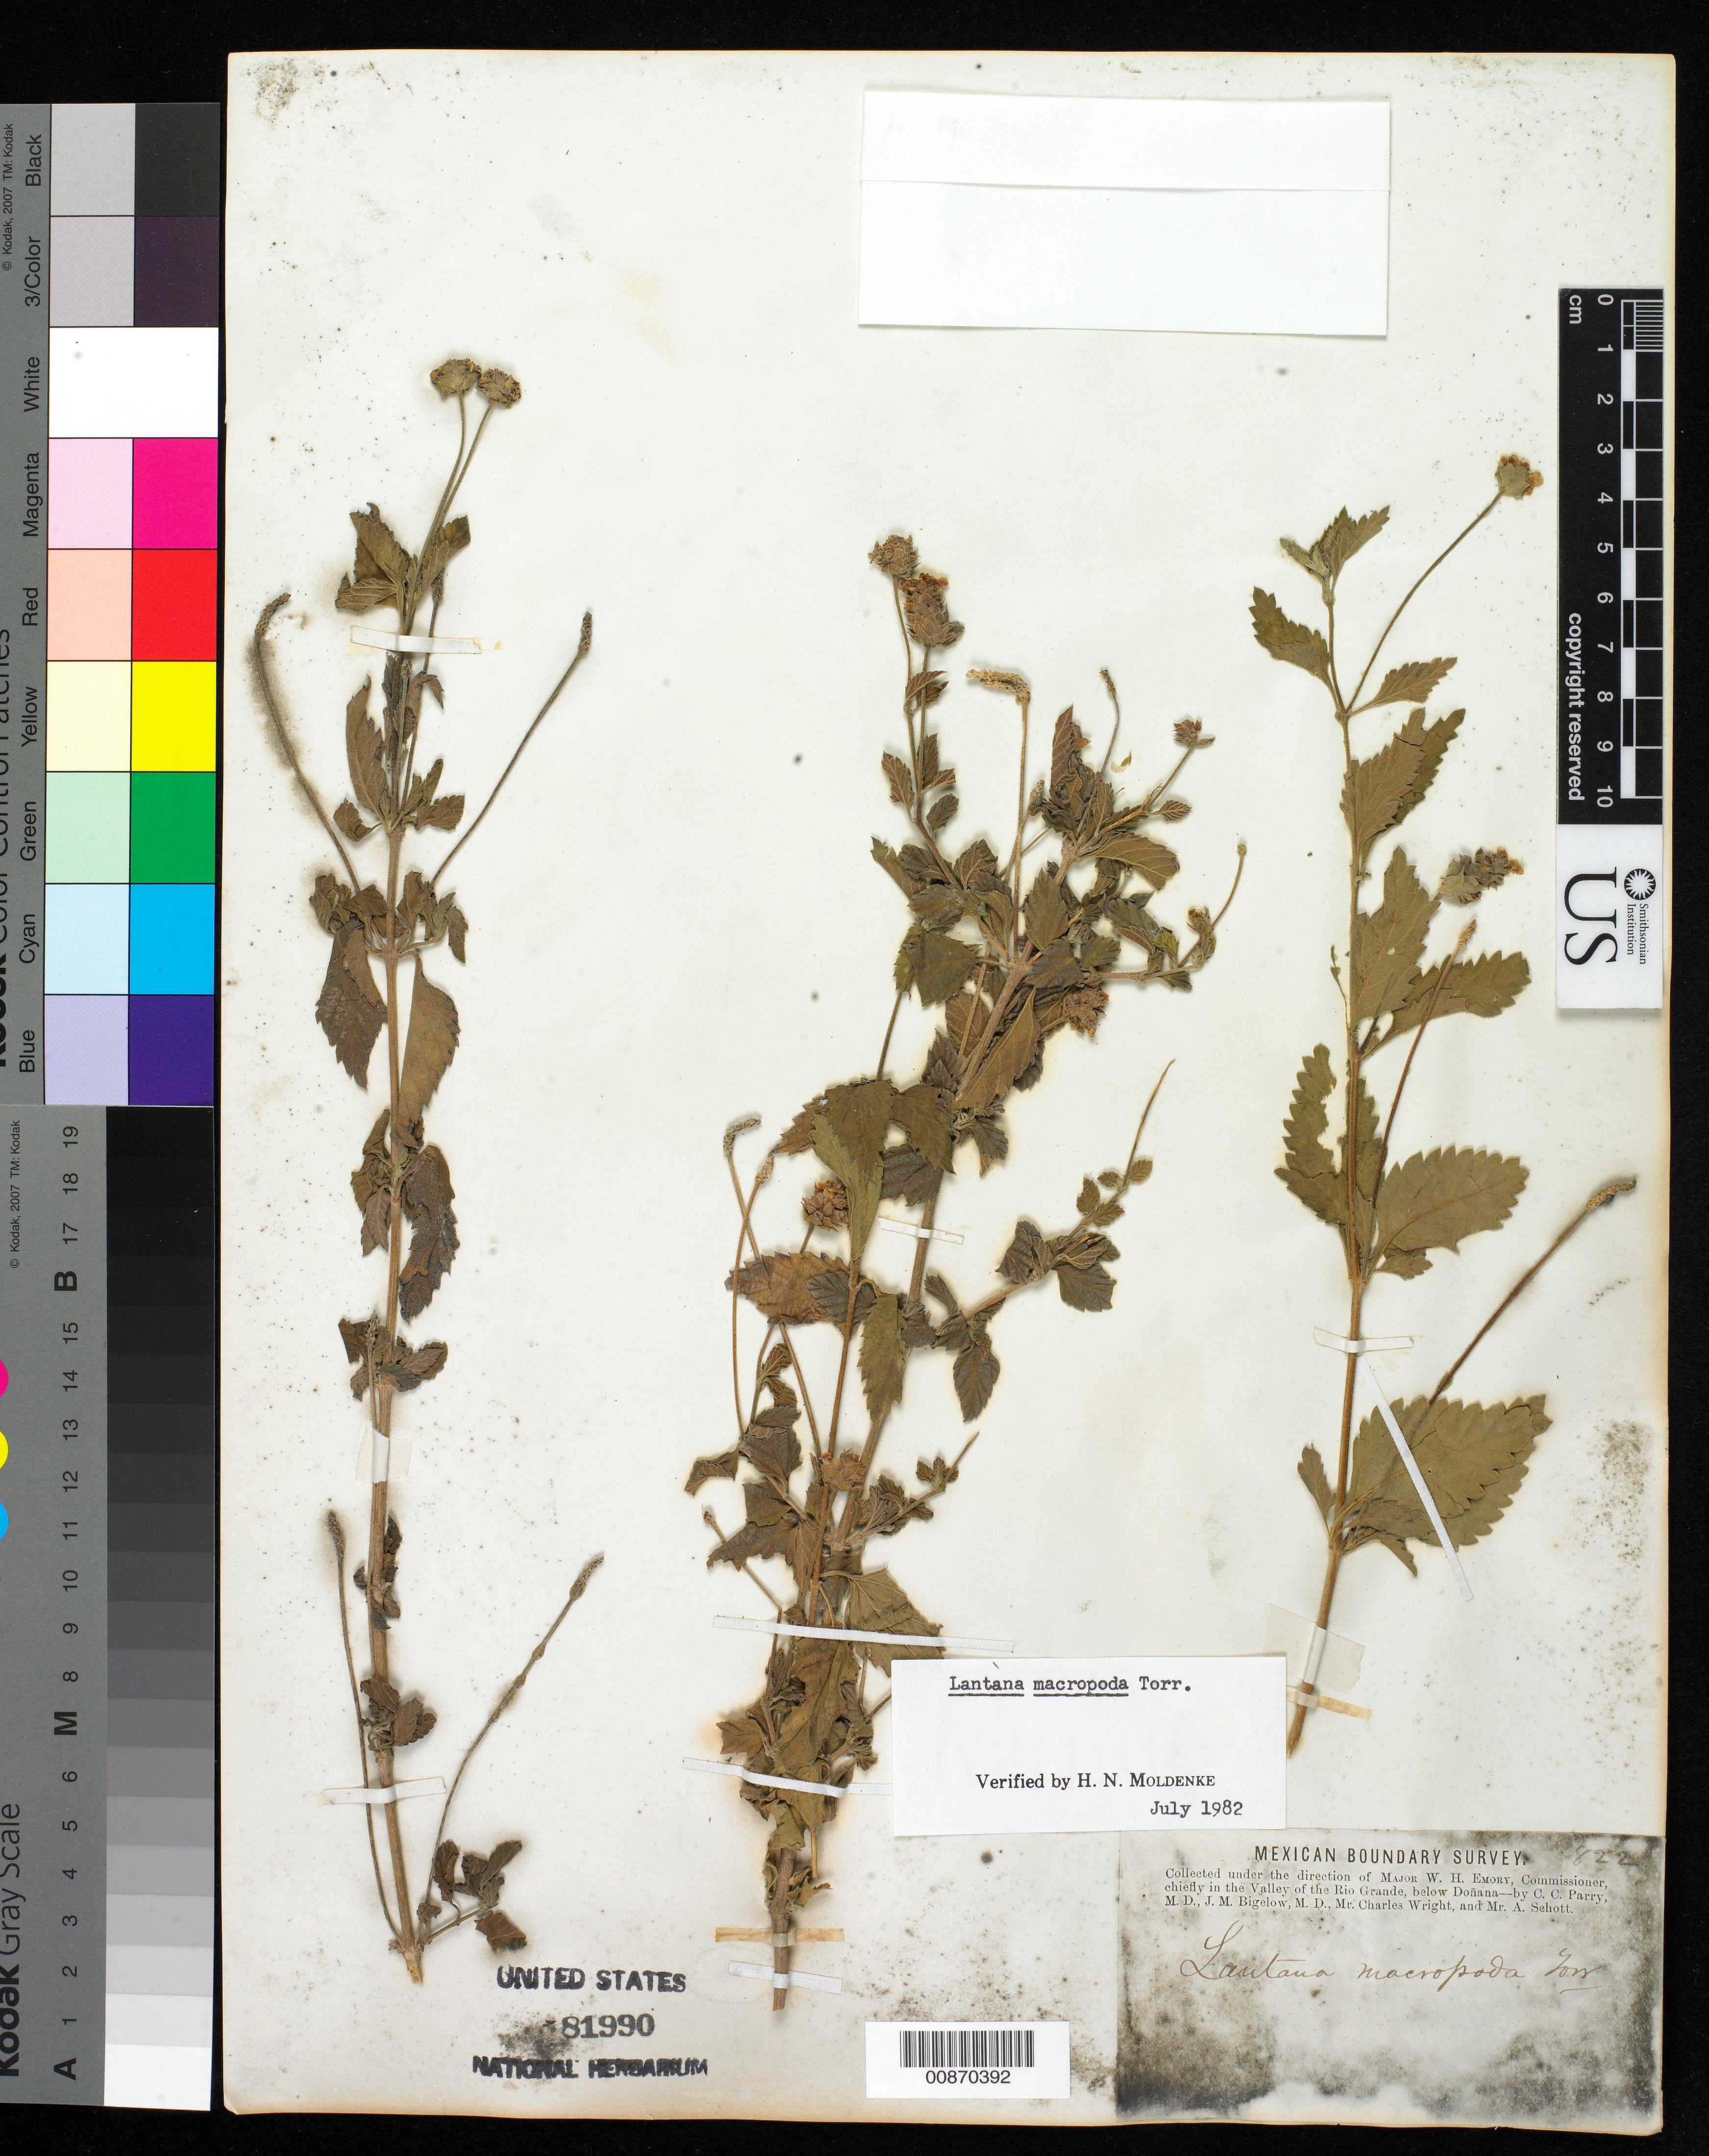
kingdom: Plantae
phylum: Tracheophyta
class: Magnoliopsida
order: Lamiales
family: Verbenaceae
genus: Lantana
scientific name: Lantana macropoda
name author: Torr.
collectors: C. C. Parry, J. M. Bigelow, C. Wright & A. C. V. Schott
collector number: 822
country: United States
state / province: New Mexico / Texas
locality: Valley of the Rio Grande, below Doñana.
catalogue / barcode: US 81990